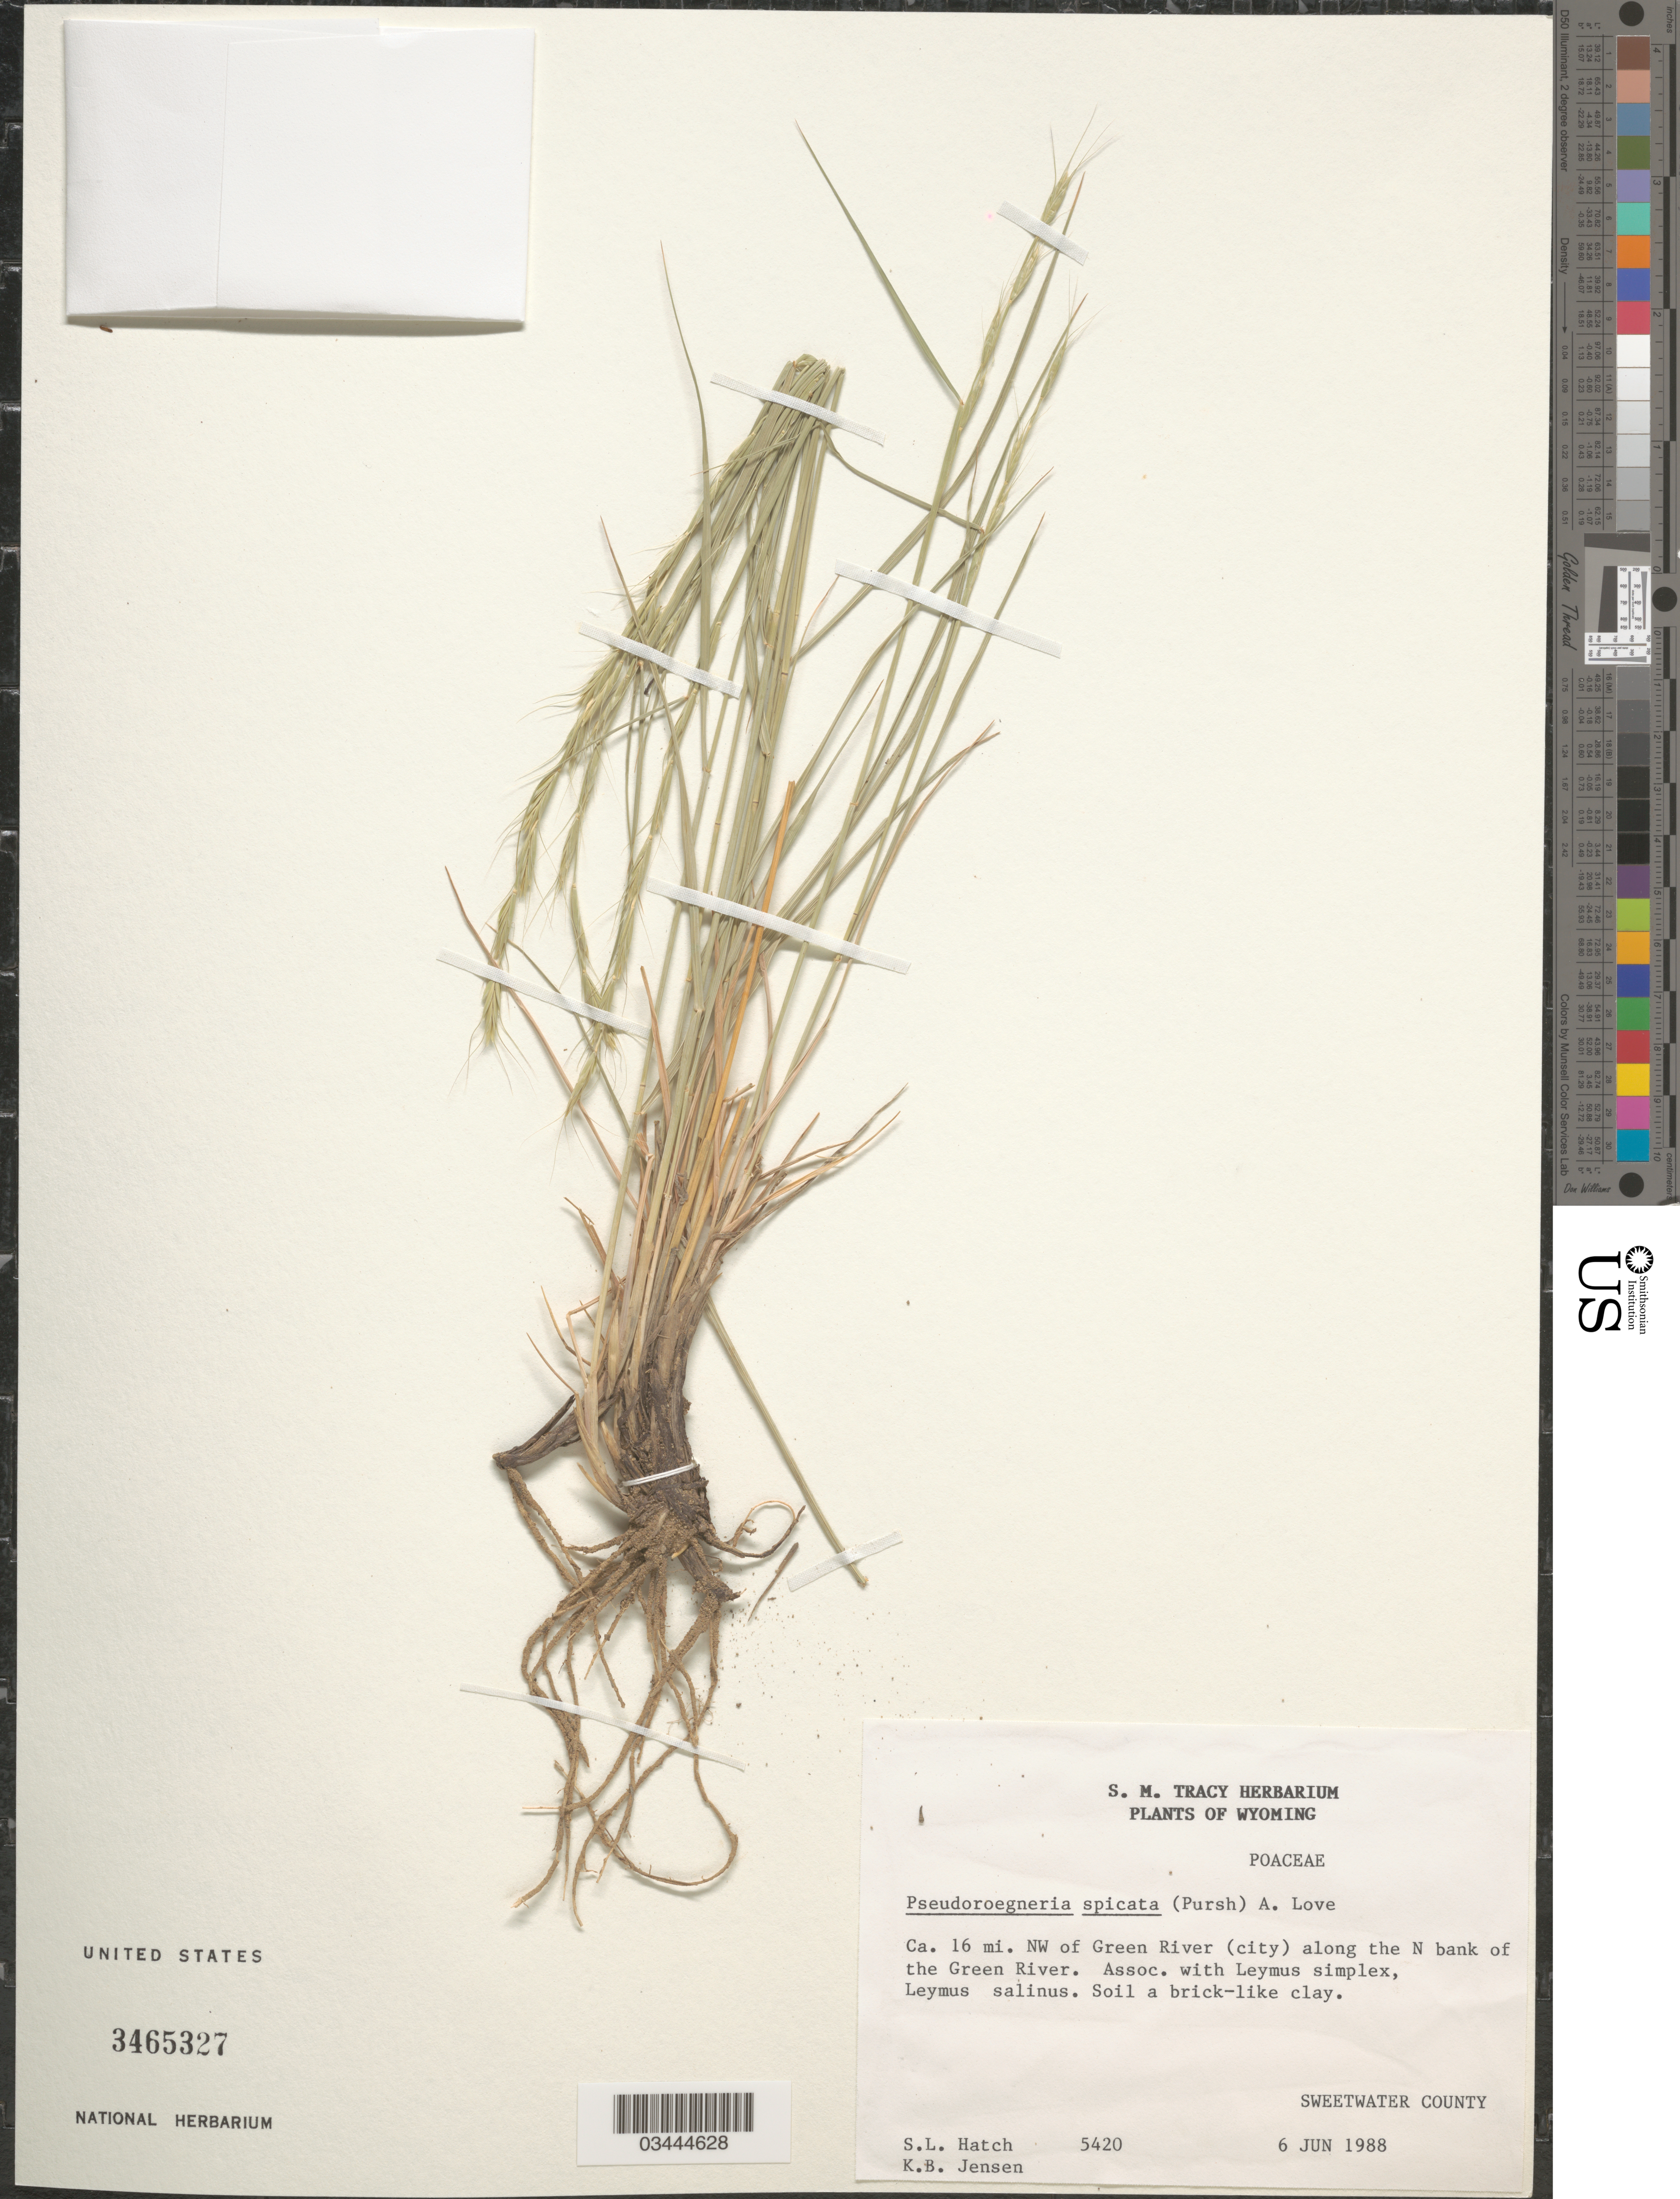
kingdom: Plantae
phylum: Tracheophyta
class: Liliopsida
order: Poales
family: Poaceae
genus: Pseudoroegneria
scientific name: Pseudoroegneria spicata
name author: (Pursh) Á. Löve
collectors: S. Hatch & K. B. Jensen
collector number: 5420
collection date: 1988-06-06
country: United States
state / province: Wyoming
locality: Ca. 16 mi. NW of Green River (city) along the N bank of the Green River. Sweetwater County.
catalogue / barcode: US 3465327